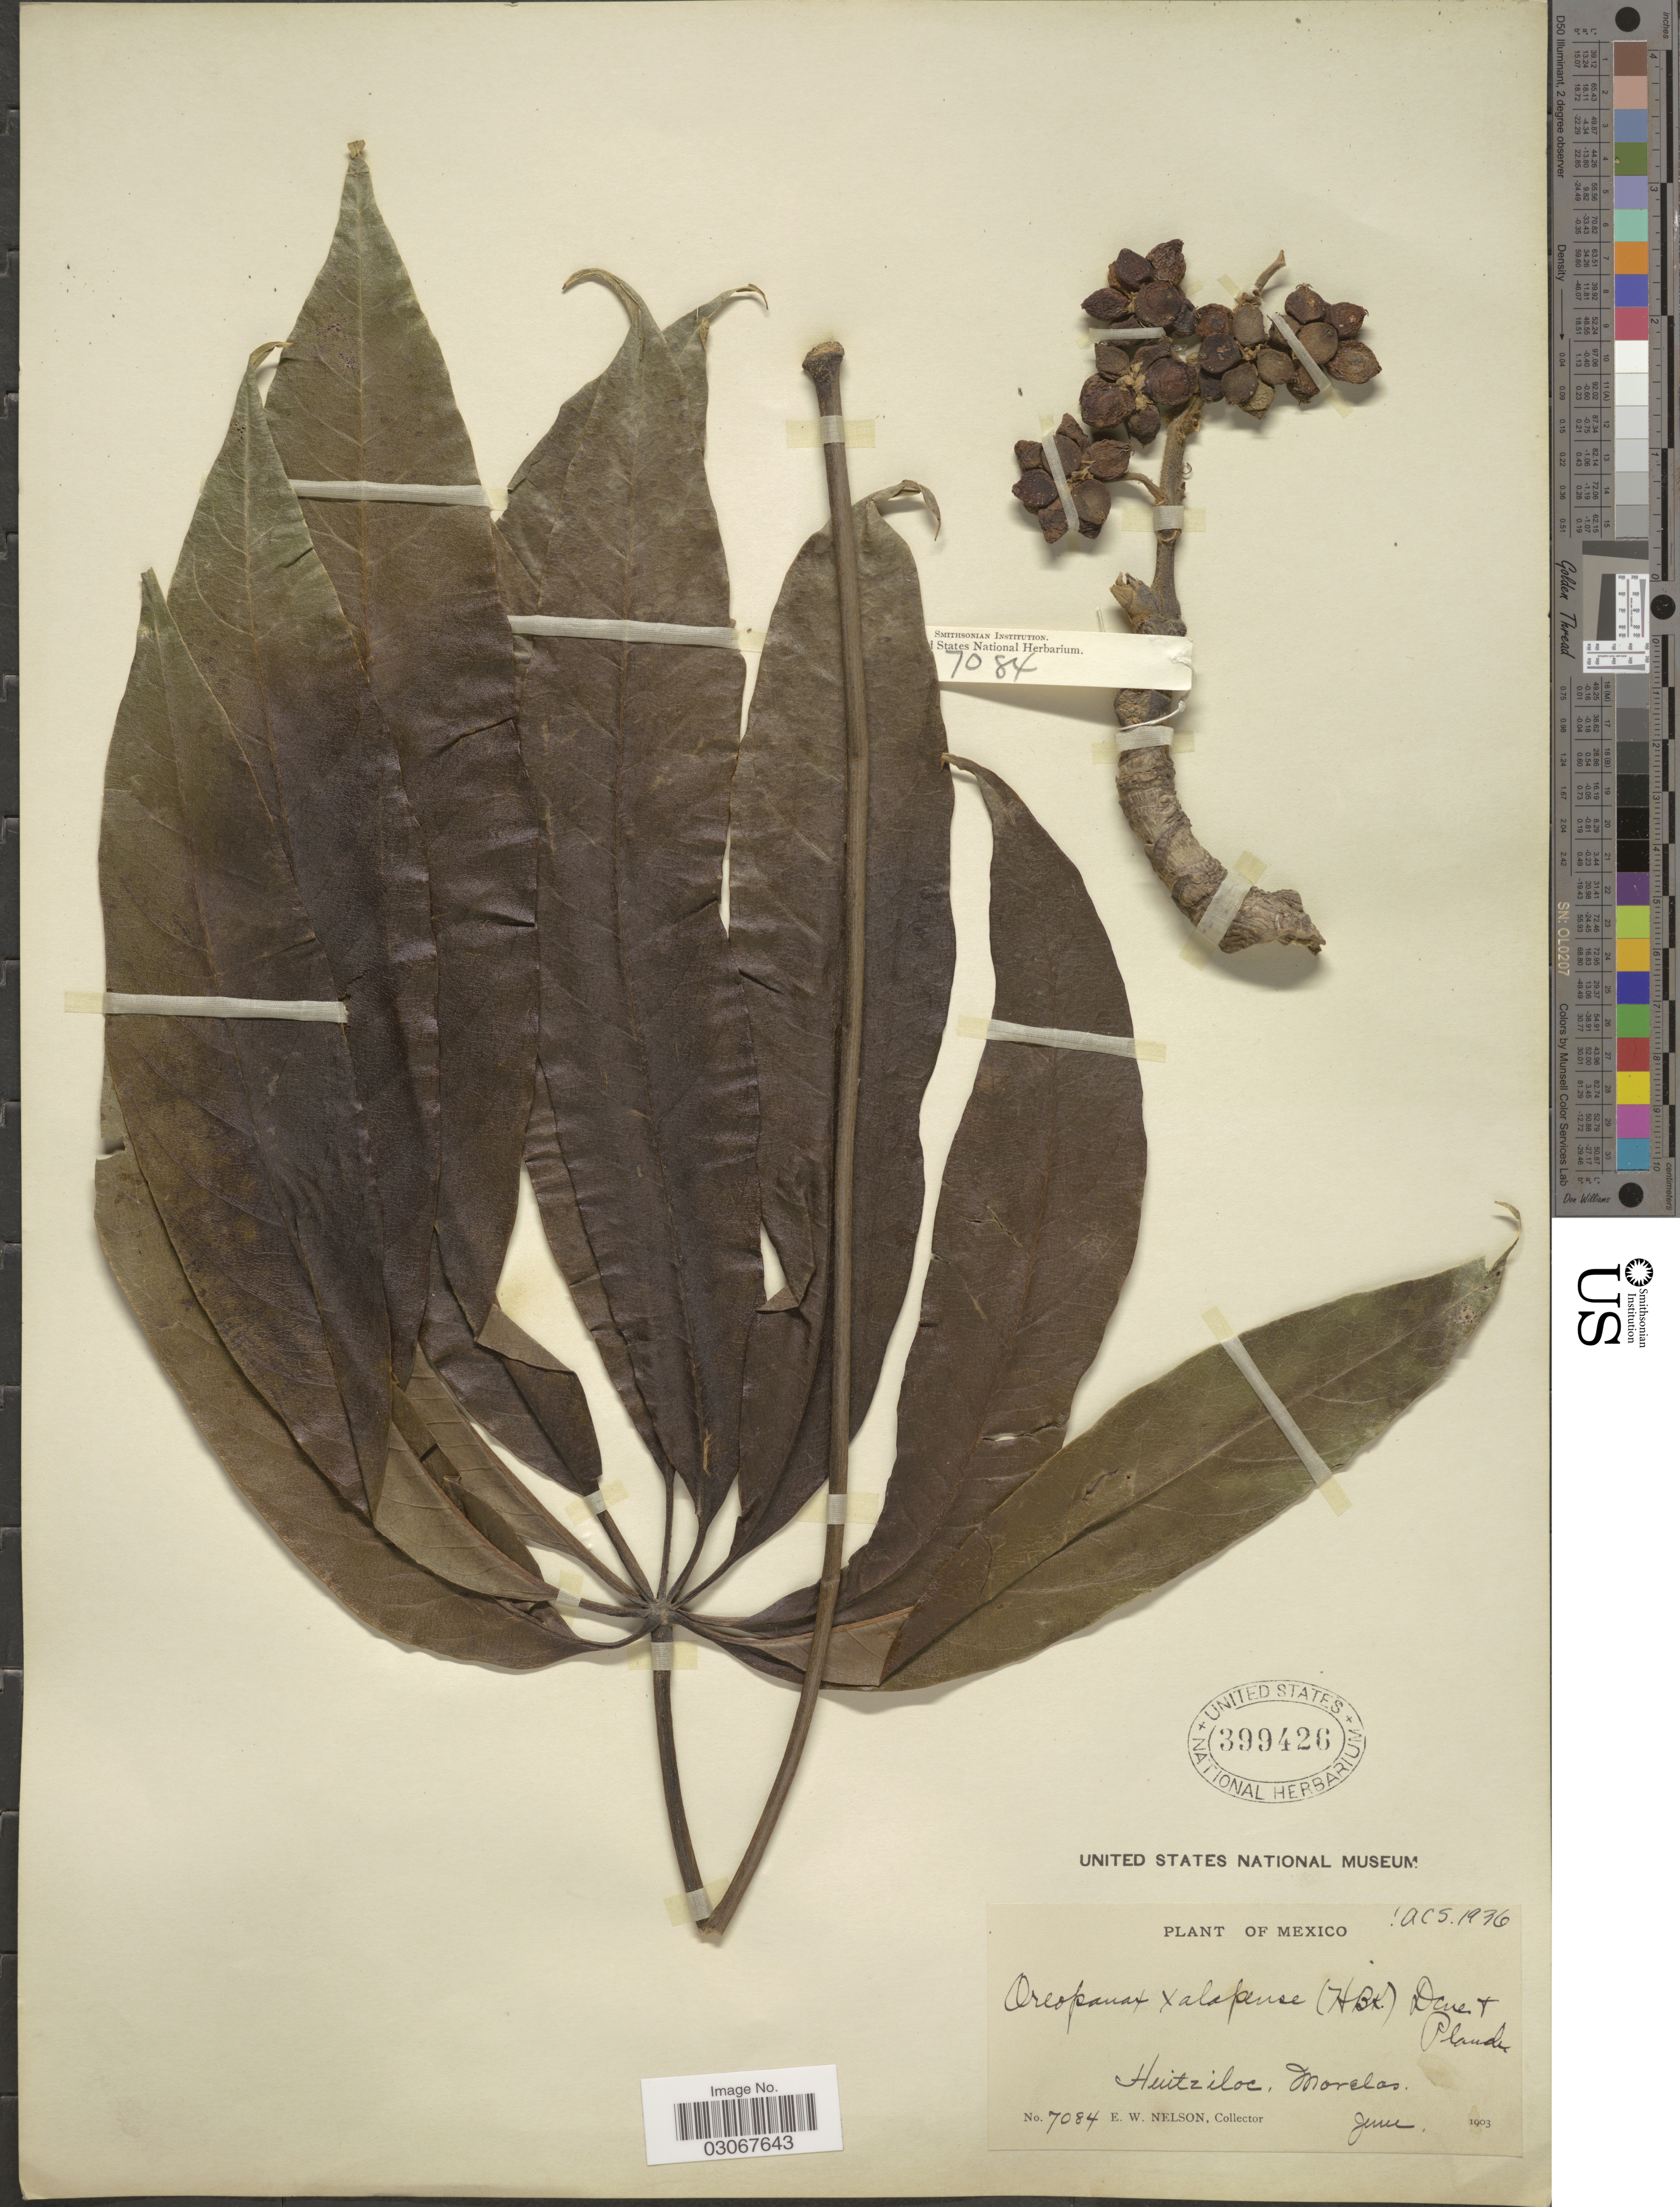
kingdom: Plantae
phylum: Tracheophyta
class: Magnoliopsida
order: Apiales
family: Araliaceae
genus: Oreopanax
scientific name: Oreopanax xalapensis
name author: (Kunth) Decne. & Planch.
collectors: E. W. Nelson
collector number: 7084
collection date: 1903-06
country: Mexico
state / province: Morelos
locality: Huitziloc.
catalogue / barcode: US 399426